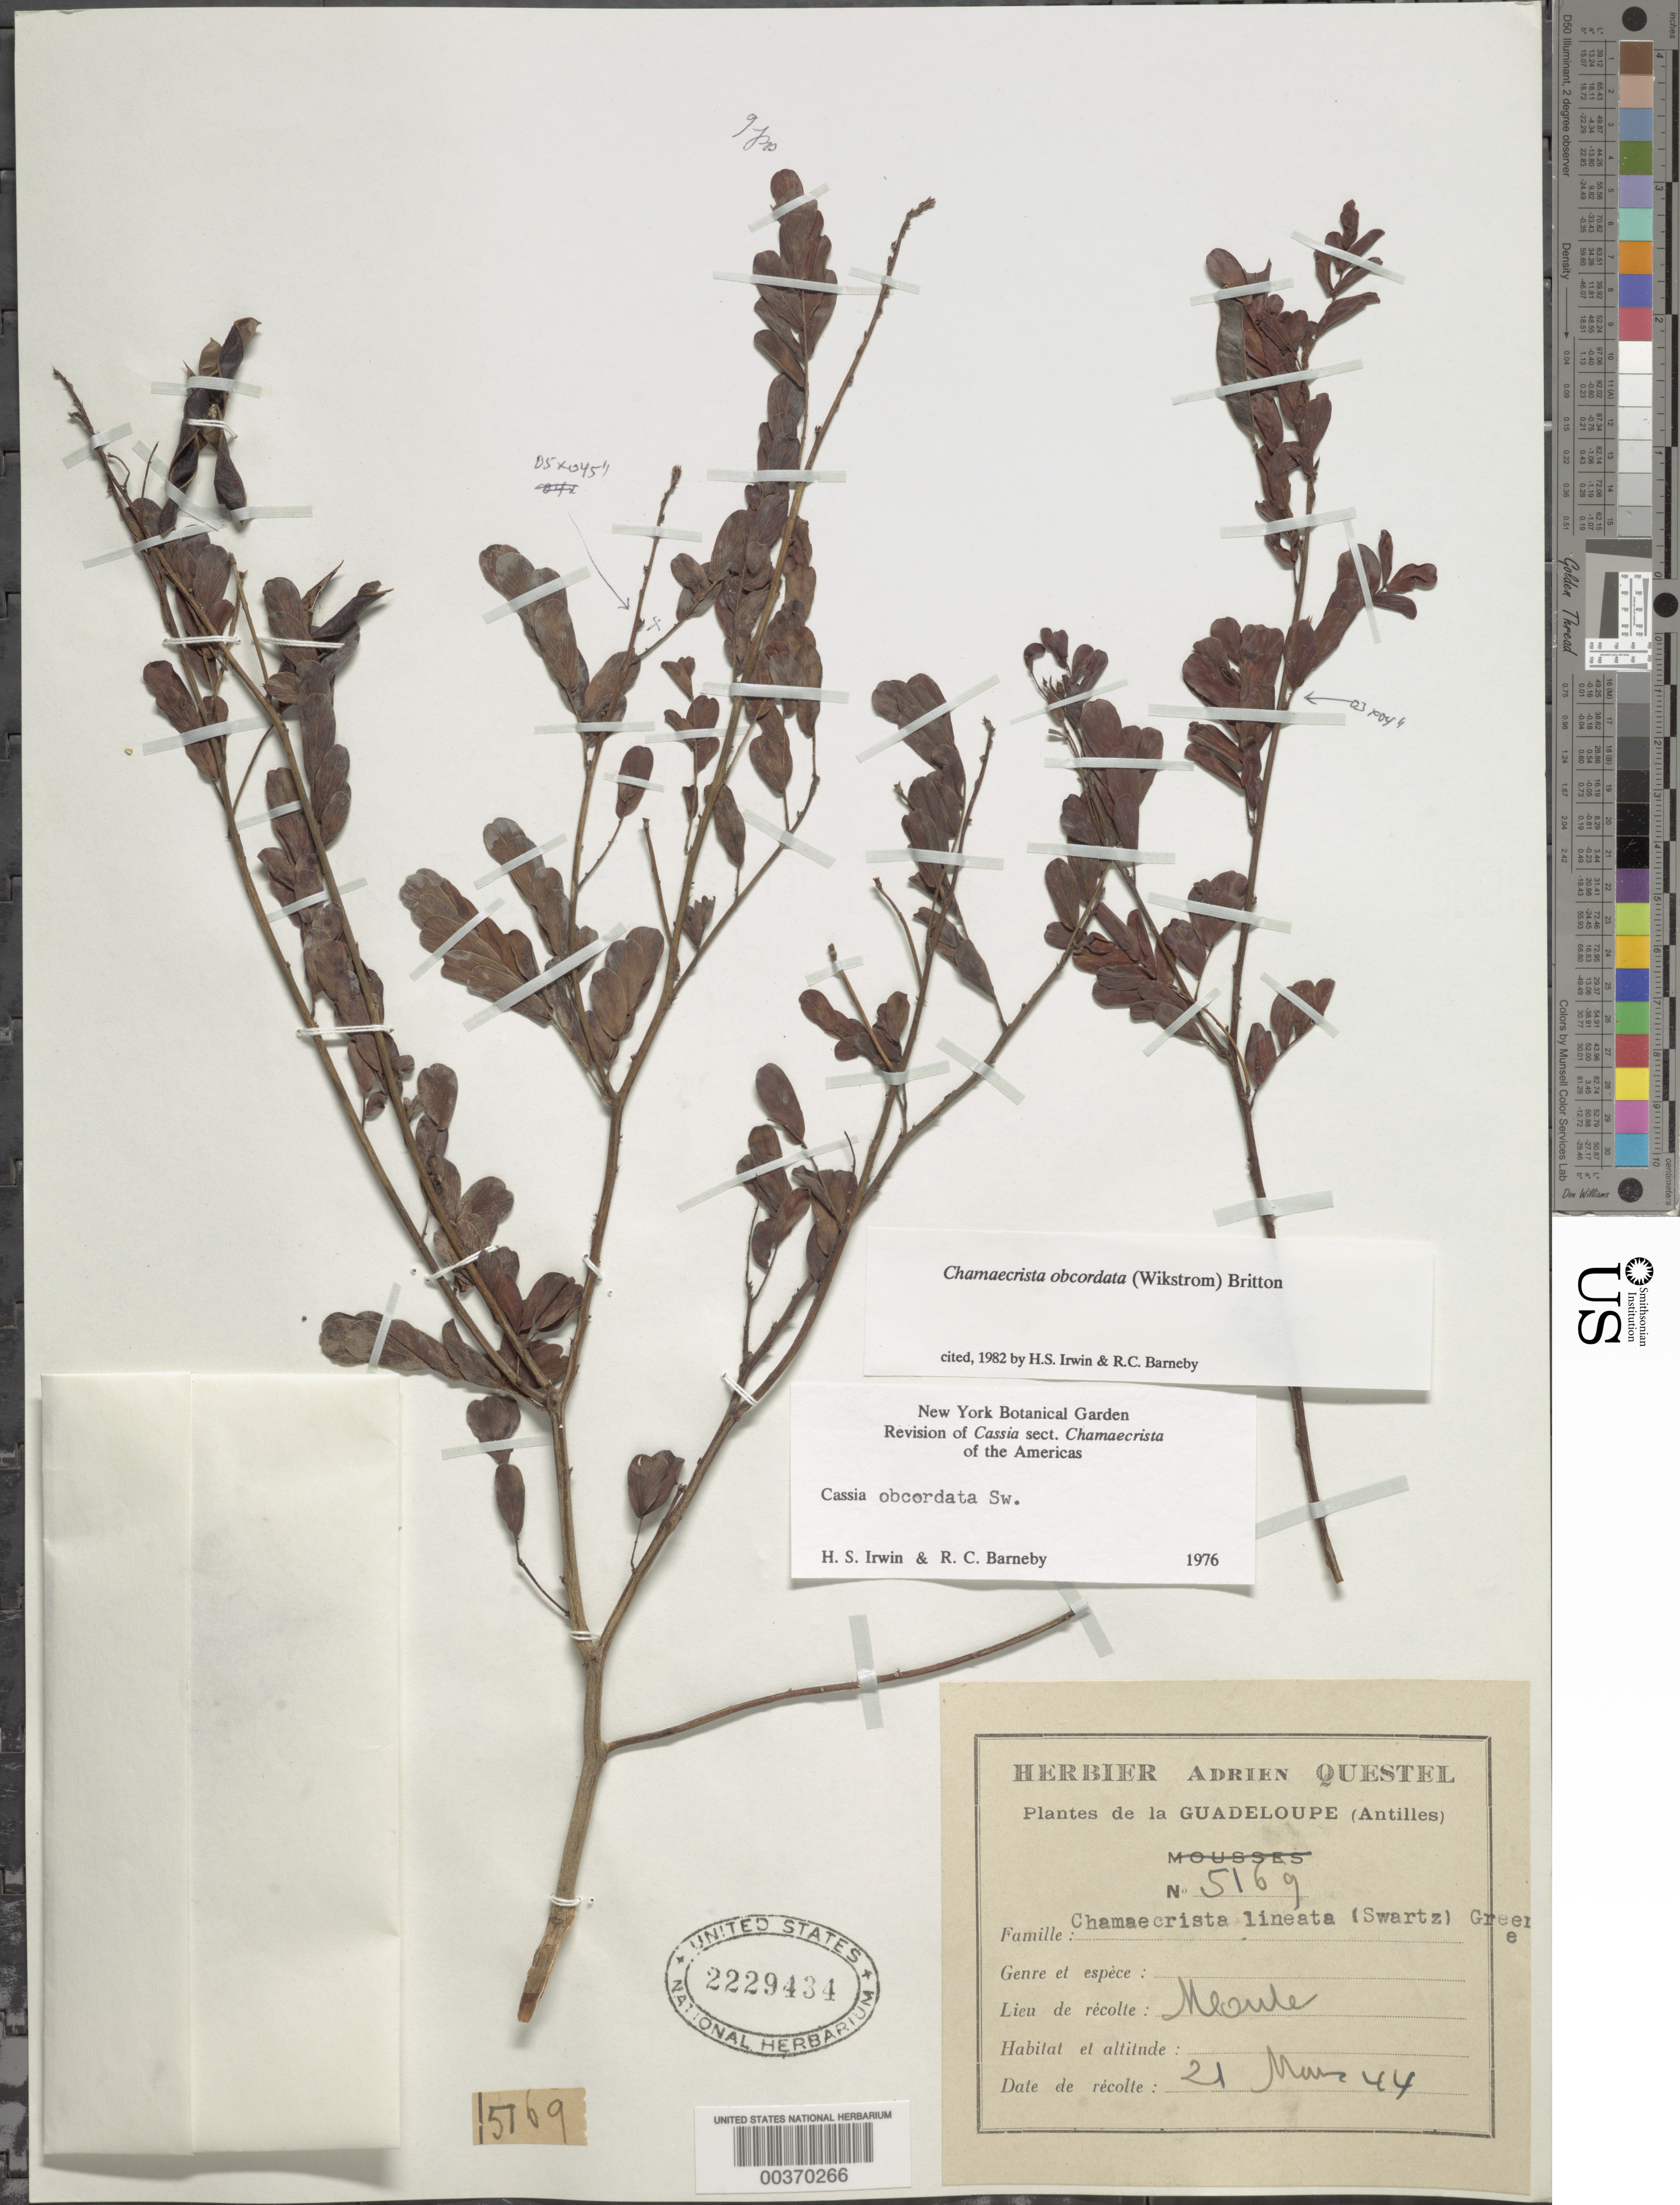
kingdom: Plantae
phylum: Tracheophyta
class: Magnoliopsida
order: Fabales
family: Fabaceae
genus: Chamaecrista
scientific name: Chamaecrista obcordata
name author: Britton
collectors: A. Questel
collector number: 5169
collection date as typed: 21 Mar 1944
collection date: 1944-03-21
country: Guadeloupe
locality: Meoule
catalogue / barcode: US 2229434